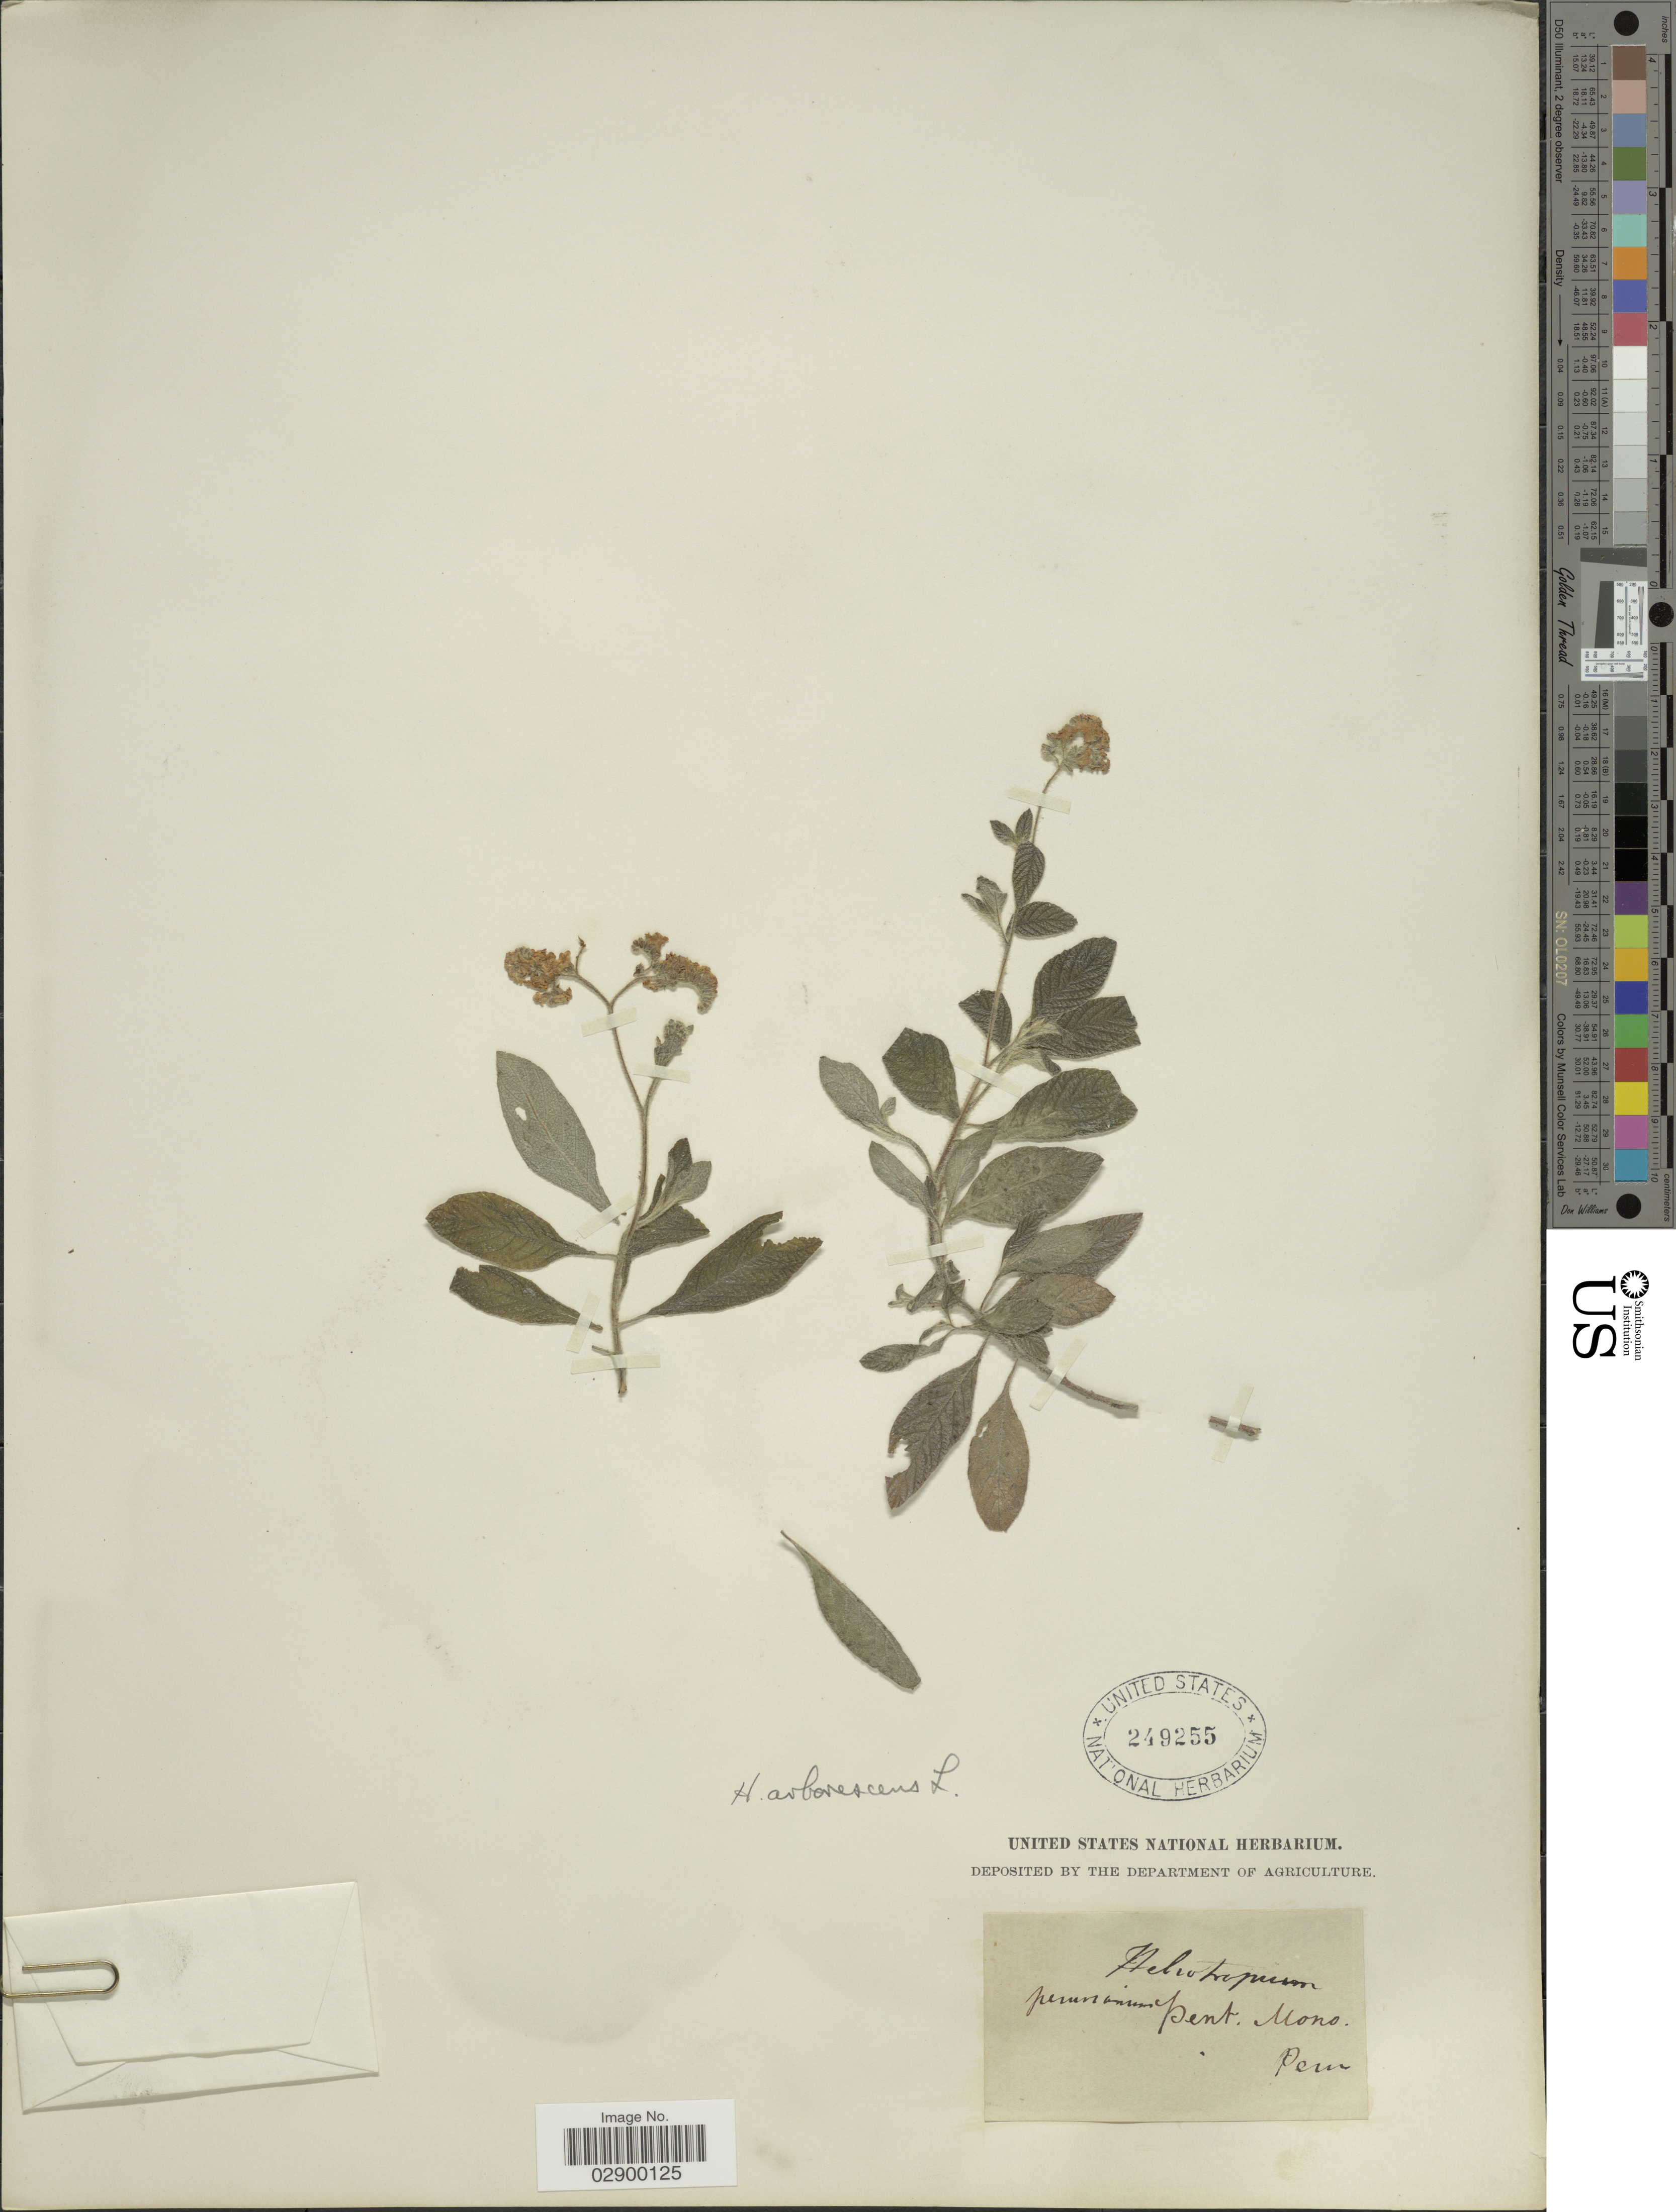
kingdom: Plantae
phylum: Tracheophyta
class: Magnoliopsida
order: Boraginales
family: Heliotropiaceae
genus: Heliotropium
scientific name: Heliotropium arborescens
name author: L.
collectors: ex herb. United States National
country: Peru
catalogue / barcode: US 249255